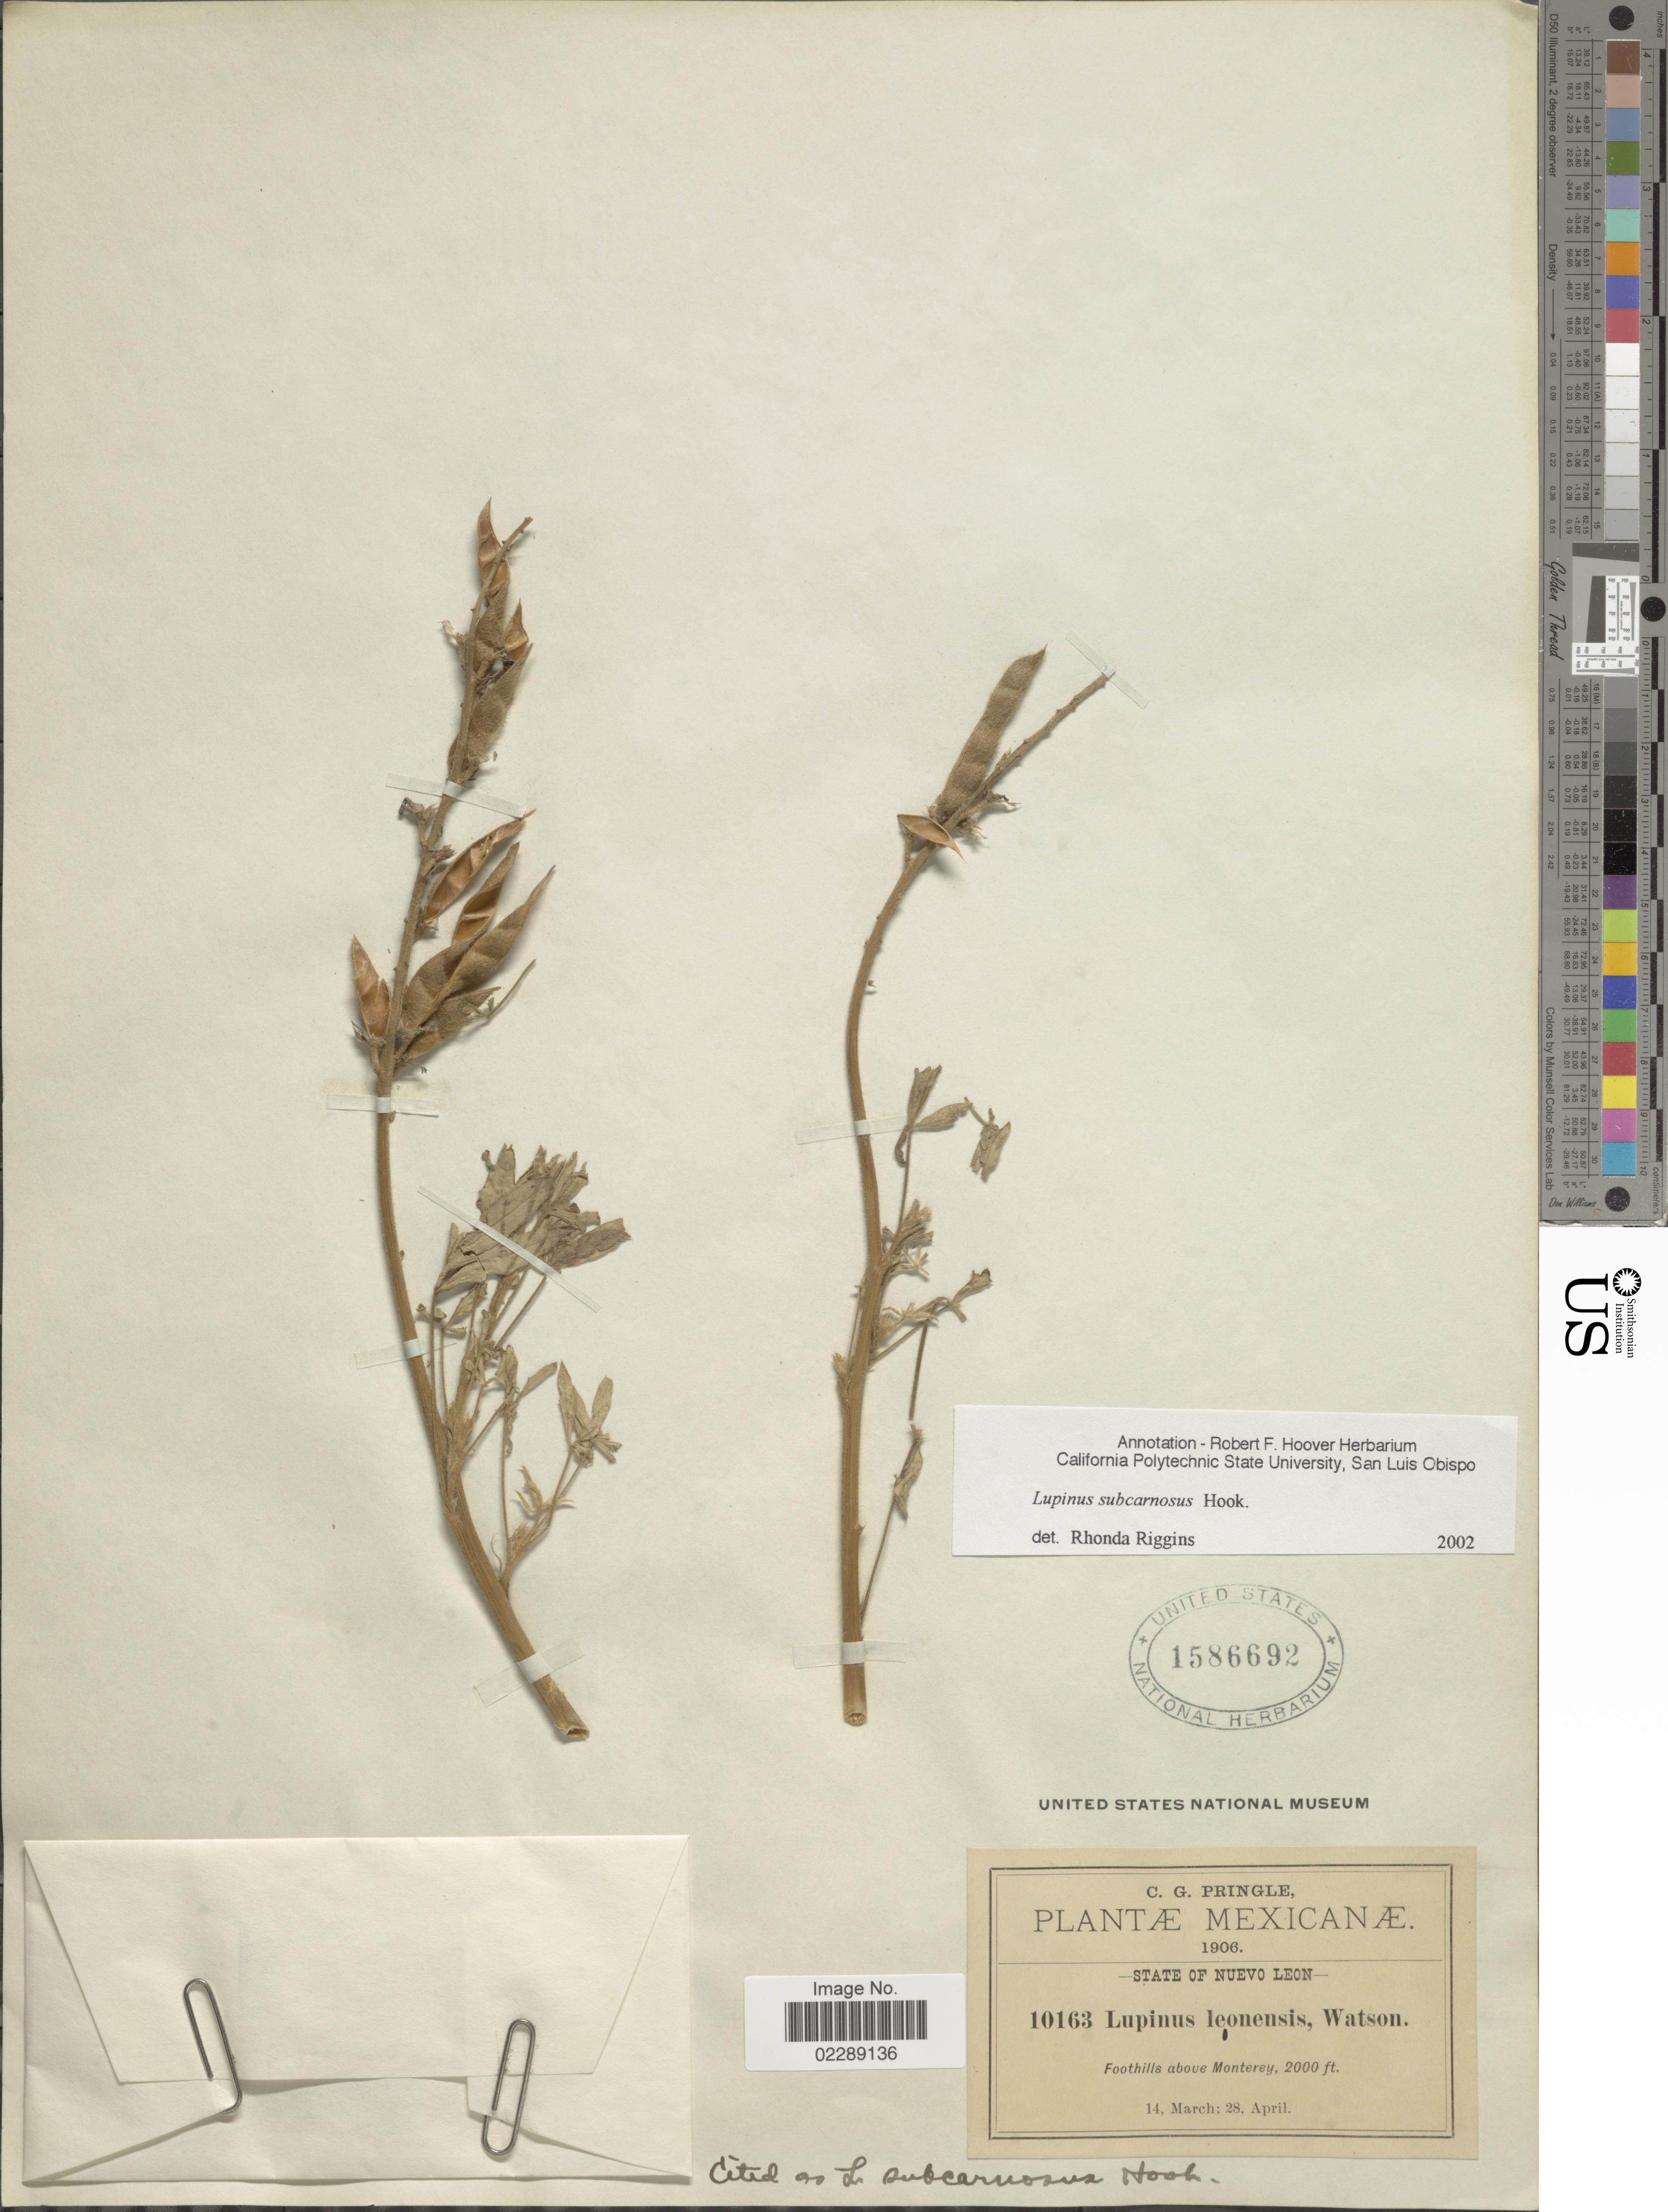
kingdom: Plantae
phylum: Tracheophyta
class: Magnoliopsida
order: Fabales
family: Fabaceae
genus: Lupinus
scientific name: Lupinus subcarnosus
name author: Hook.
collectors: C. G. Pringle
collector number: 10163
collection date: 1906-03-14/1906-04-28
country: Mexico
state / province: Nuevo León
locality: State of Nuevo Leon, Foothills above Monterey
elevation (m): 610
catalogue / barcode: US 1586692